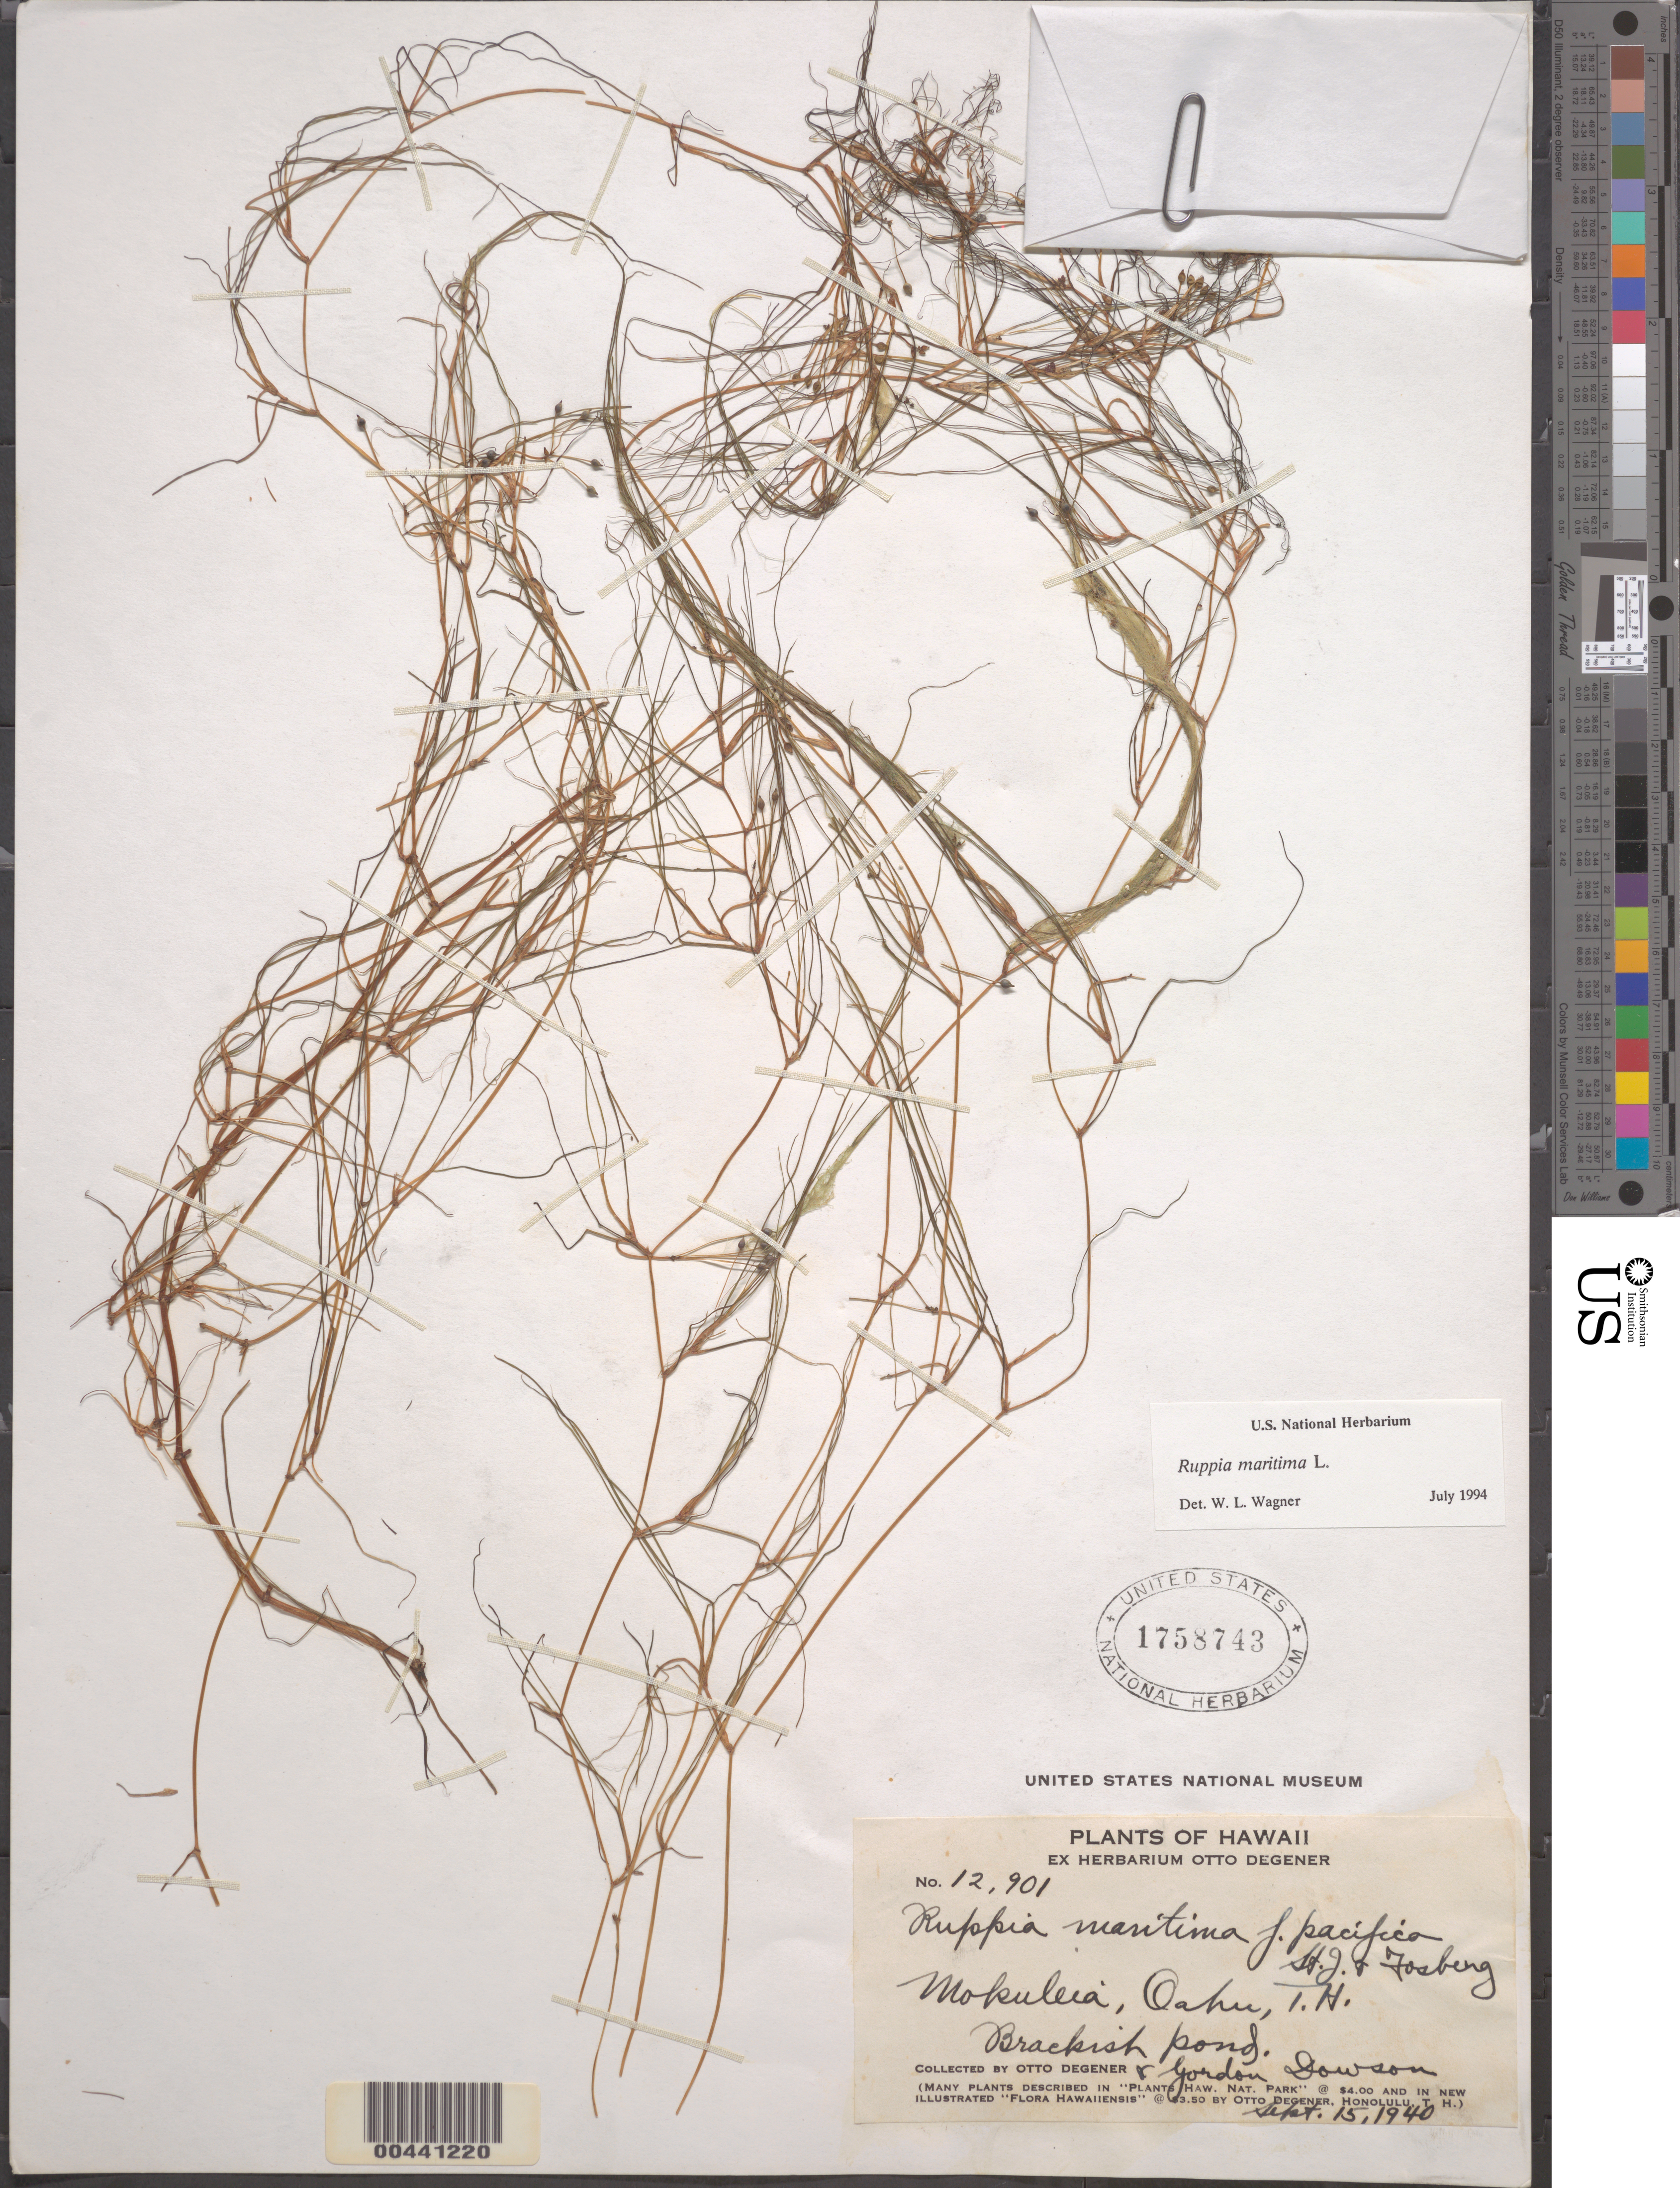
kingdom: Plantae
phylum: Tracheophyta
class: Liliopsida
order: Alismatales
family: Ruppiaceae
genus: Ruppia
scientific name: Ruppia maritima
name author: L.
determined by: Wagner, W. L., (BOT), Smithsonian Institution - National Museum of Natural History (UNITED STATES)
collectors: O. Degener & G. Dowson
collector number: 12901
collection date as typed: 15 Sep 1940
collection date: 1940-09-15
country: United States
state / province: Hawaii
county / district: Honolulu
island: Oahu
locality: Mokuleia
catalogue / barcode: US 1758743